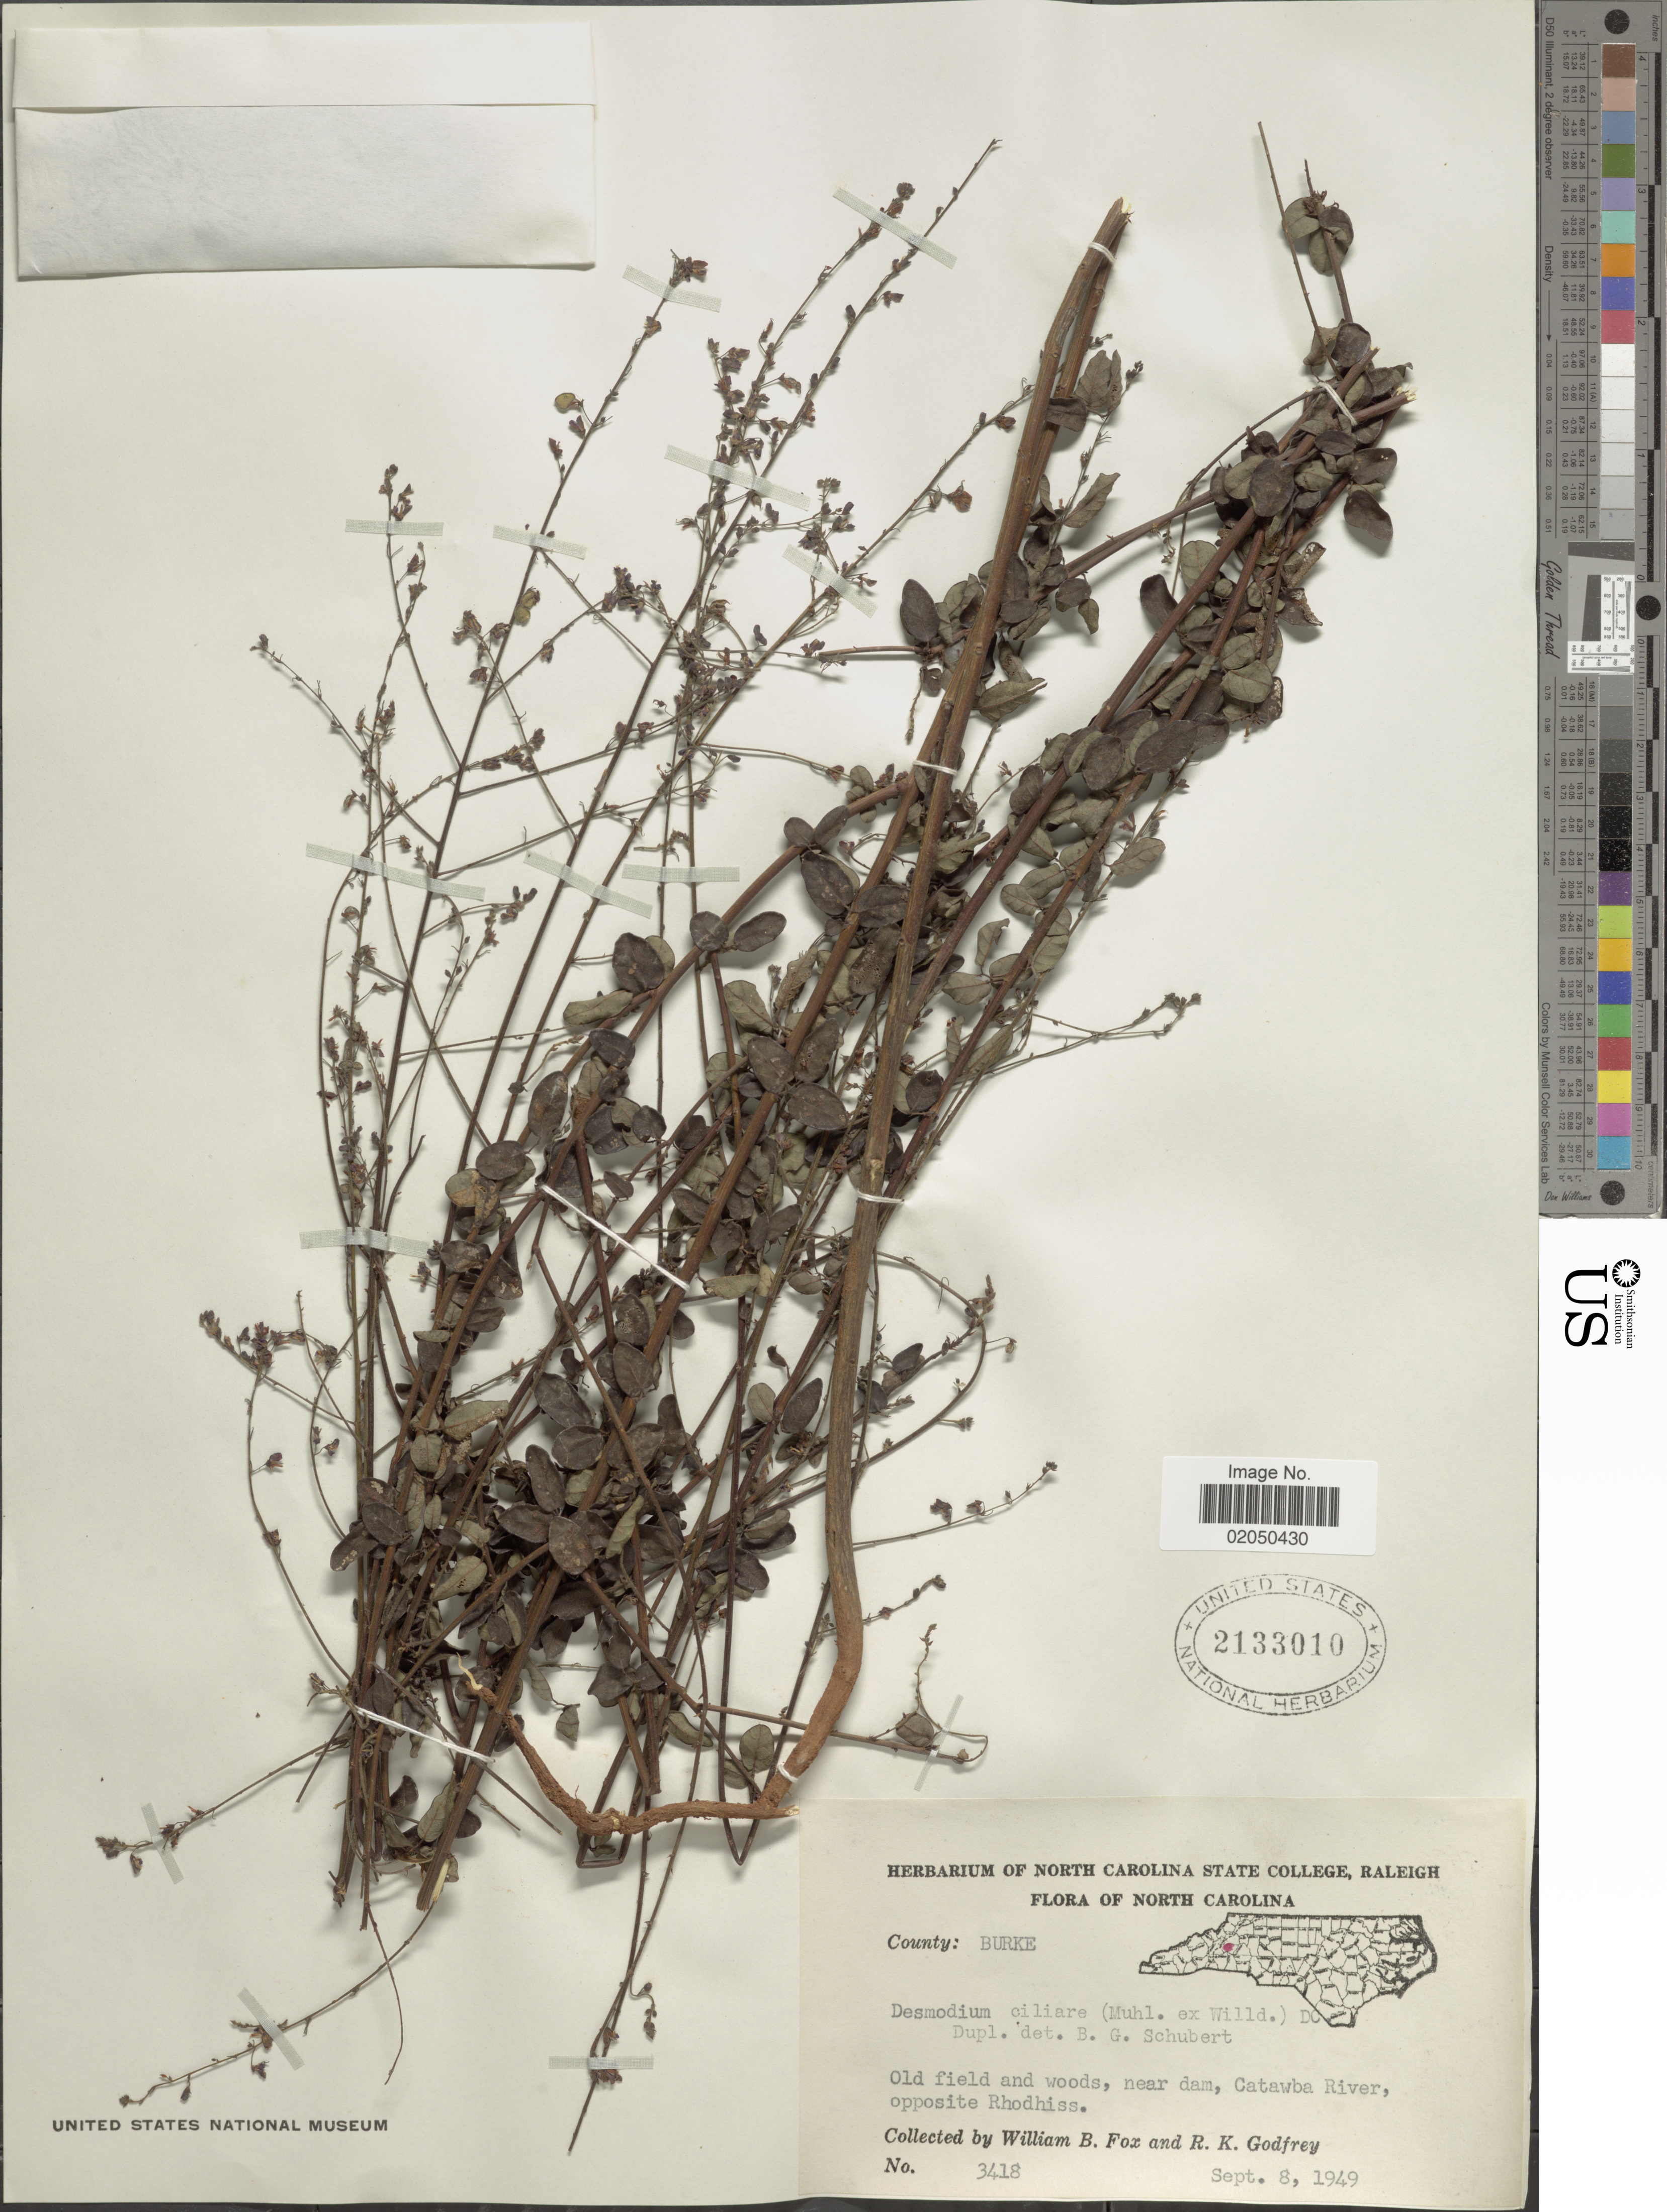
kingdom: Plantae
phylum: Tracheophyta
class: Magnoliopsida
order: Fabales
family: Fabaceae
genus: Desmodium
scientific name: Desmodium ciliare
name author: (Muhl. ex Willd.) DC.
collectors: W. B. Fox & R. K. Godfrey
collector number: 3418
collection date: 1949-09-08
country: United States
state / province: North Carolina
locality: County: Burke, near dam, Catawba River, opposite Rhodhiss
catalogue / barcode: US 2133010